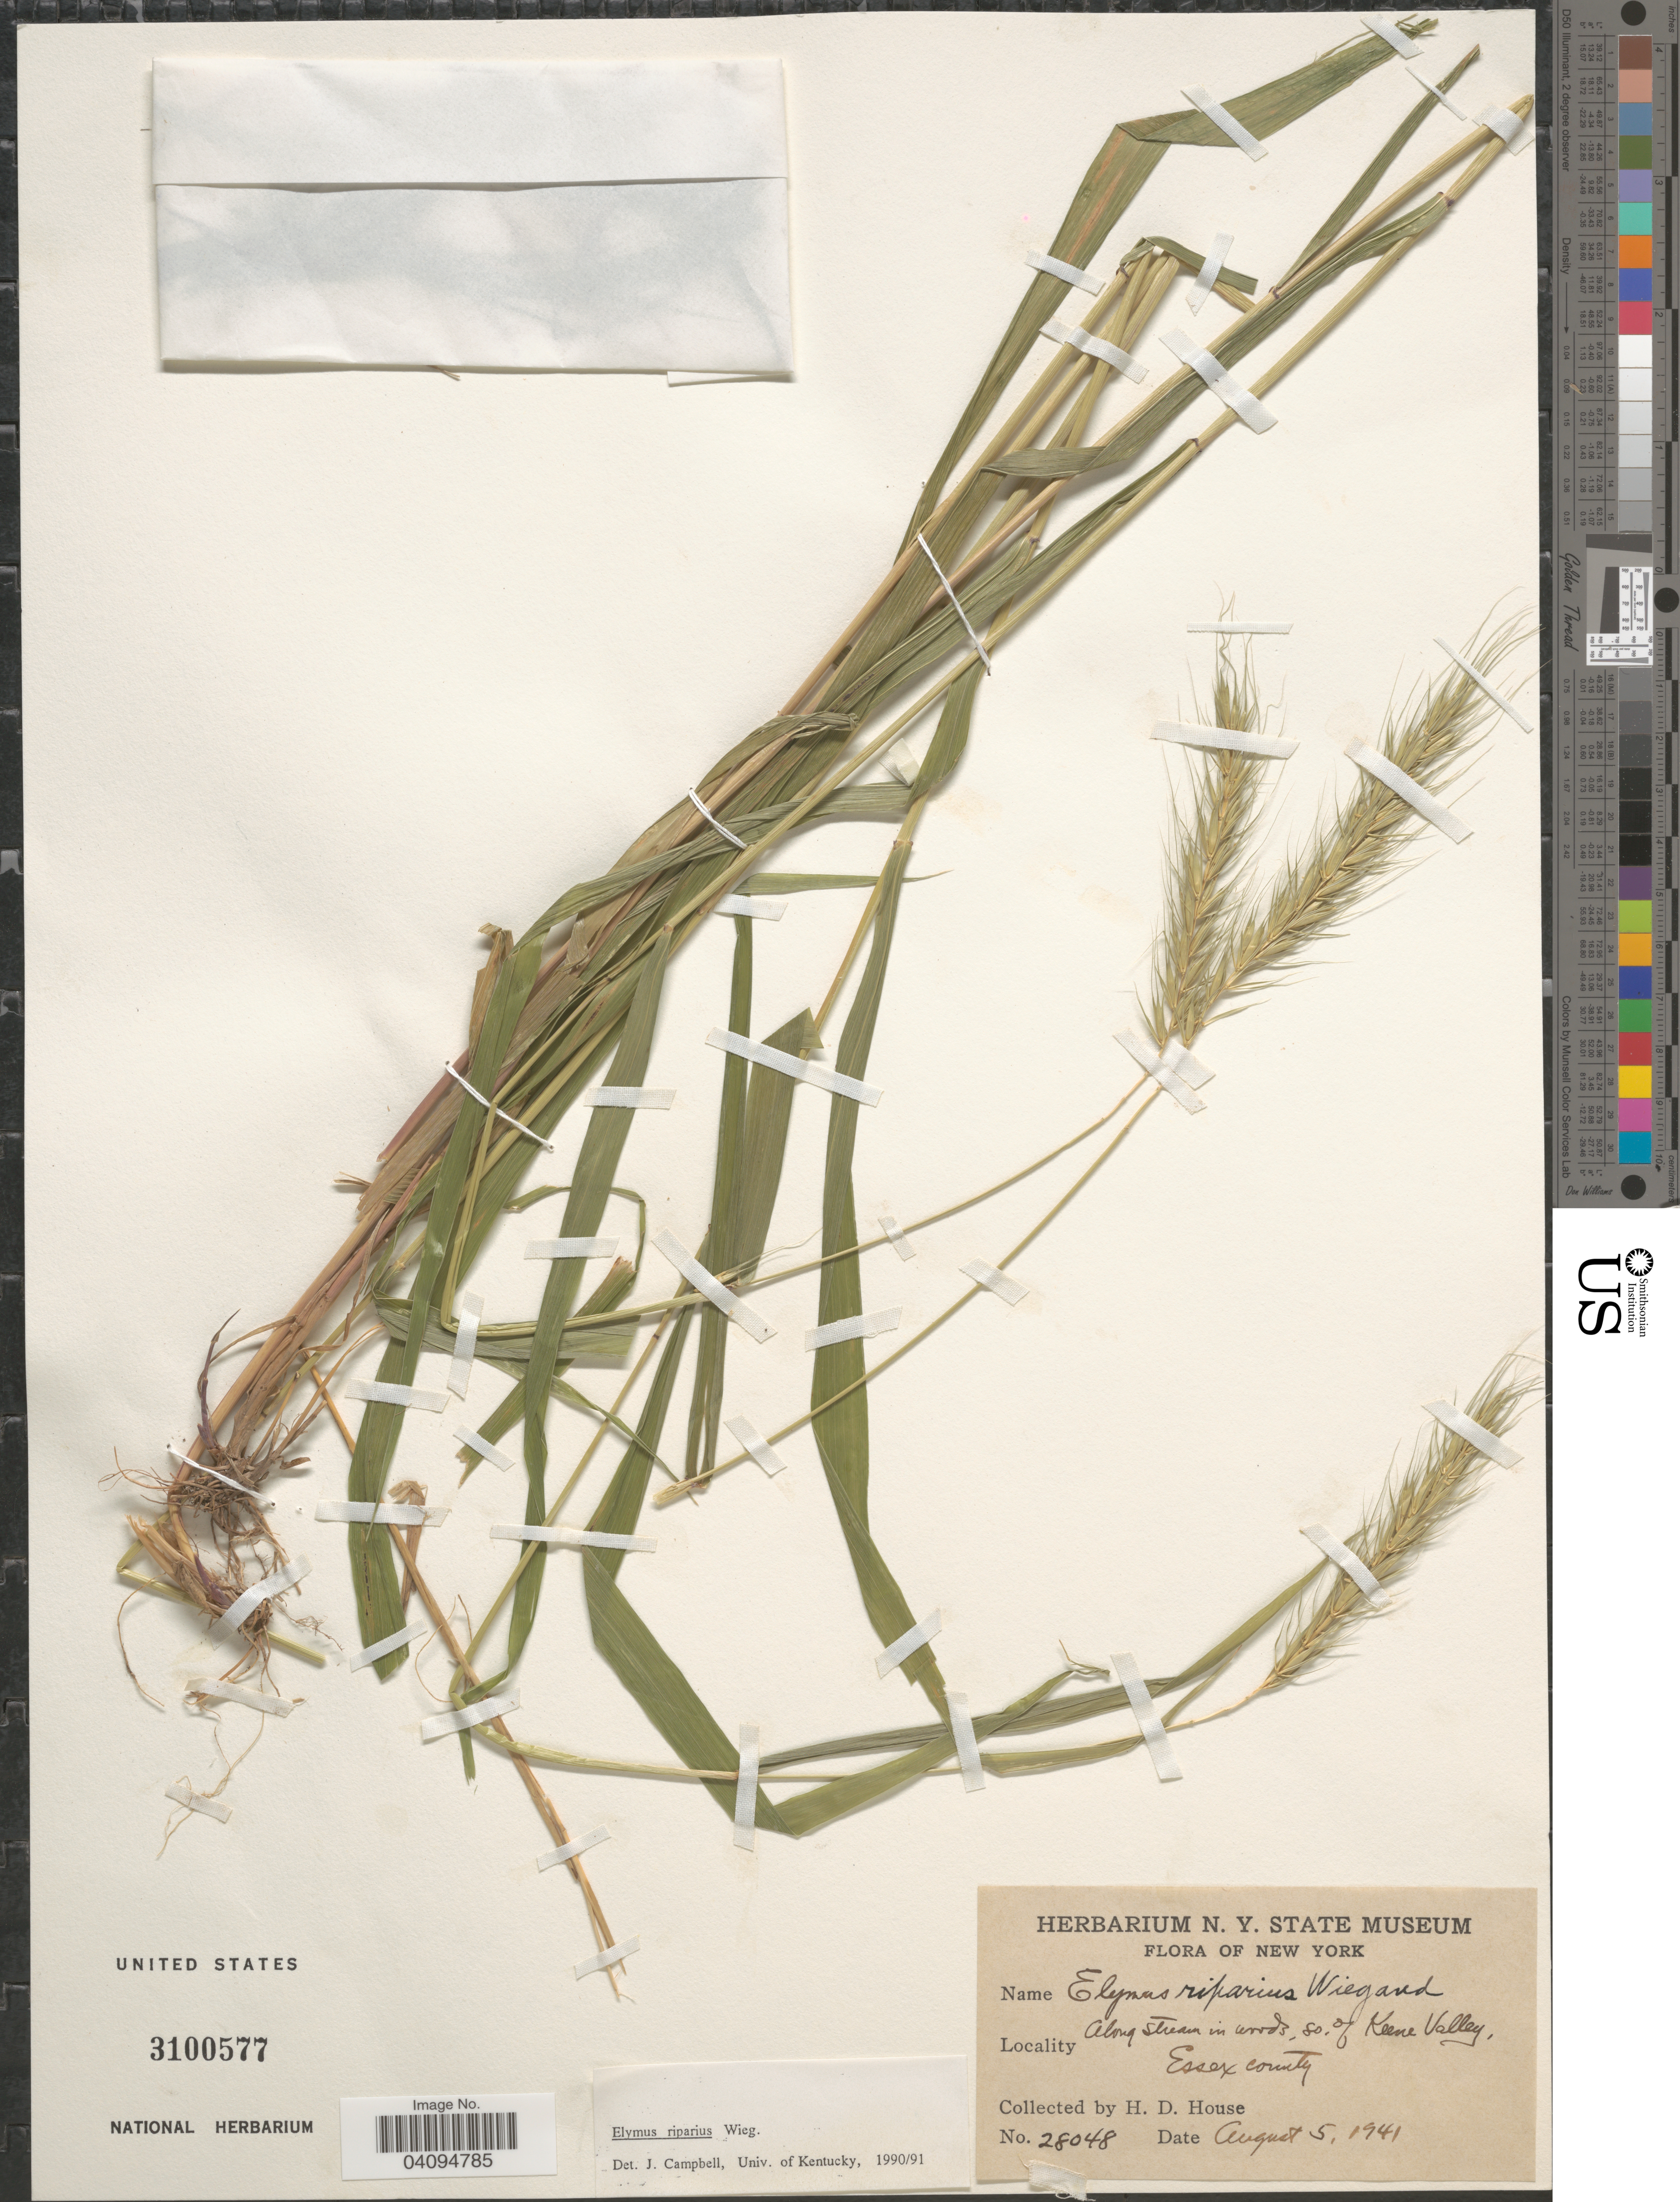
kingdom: Plantae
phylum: Tracheophyta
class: Liliopsida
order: Poales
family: Poaceae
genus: Elymus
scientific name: Elymus riparius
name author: Wiegand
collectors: H. D. House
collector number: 28048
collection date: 1941-08-05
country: United States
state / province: New York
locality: Along stream in woods, SO, of Keene Valley, Essex County.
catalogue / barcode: US 3100577